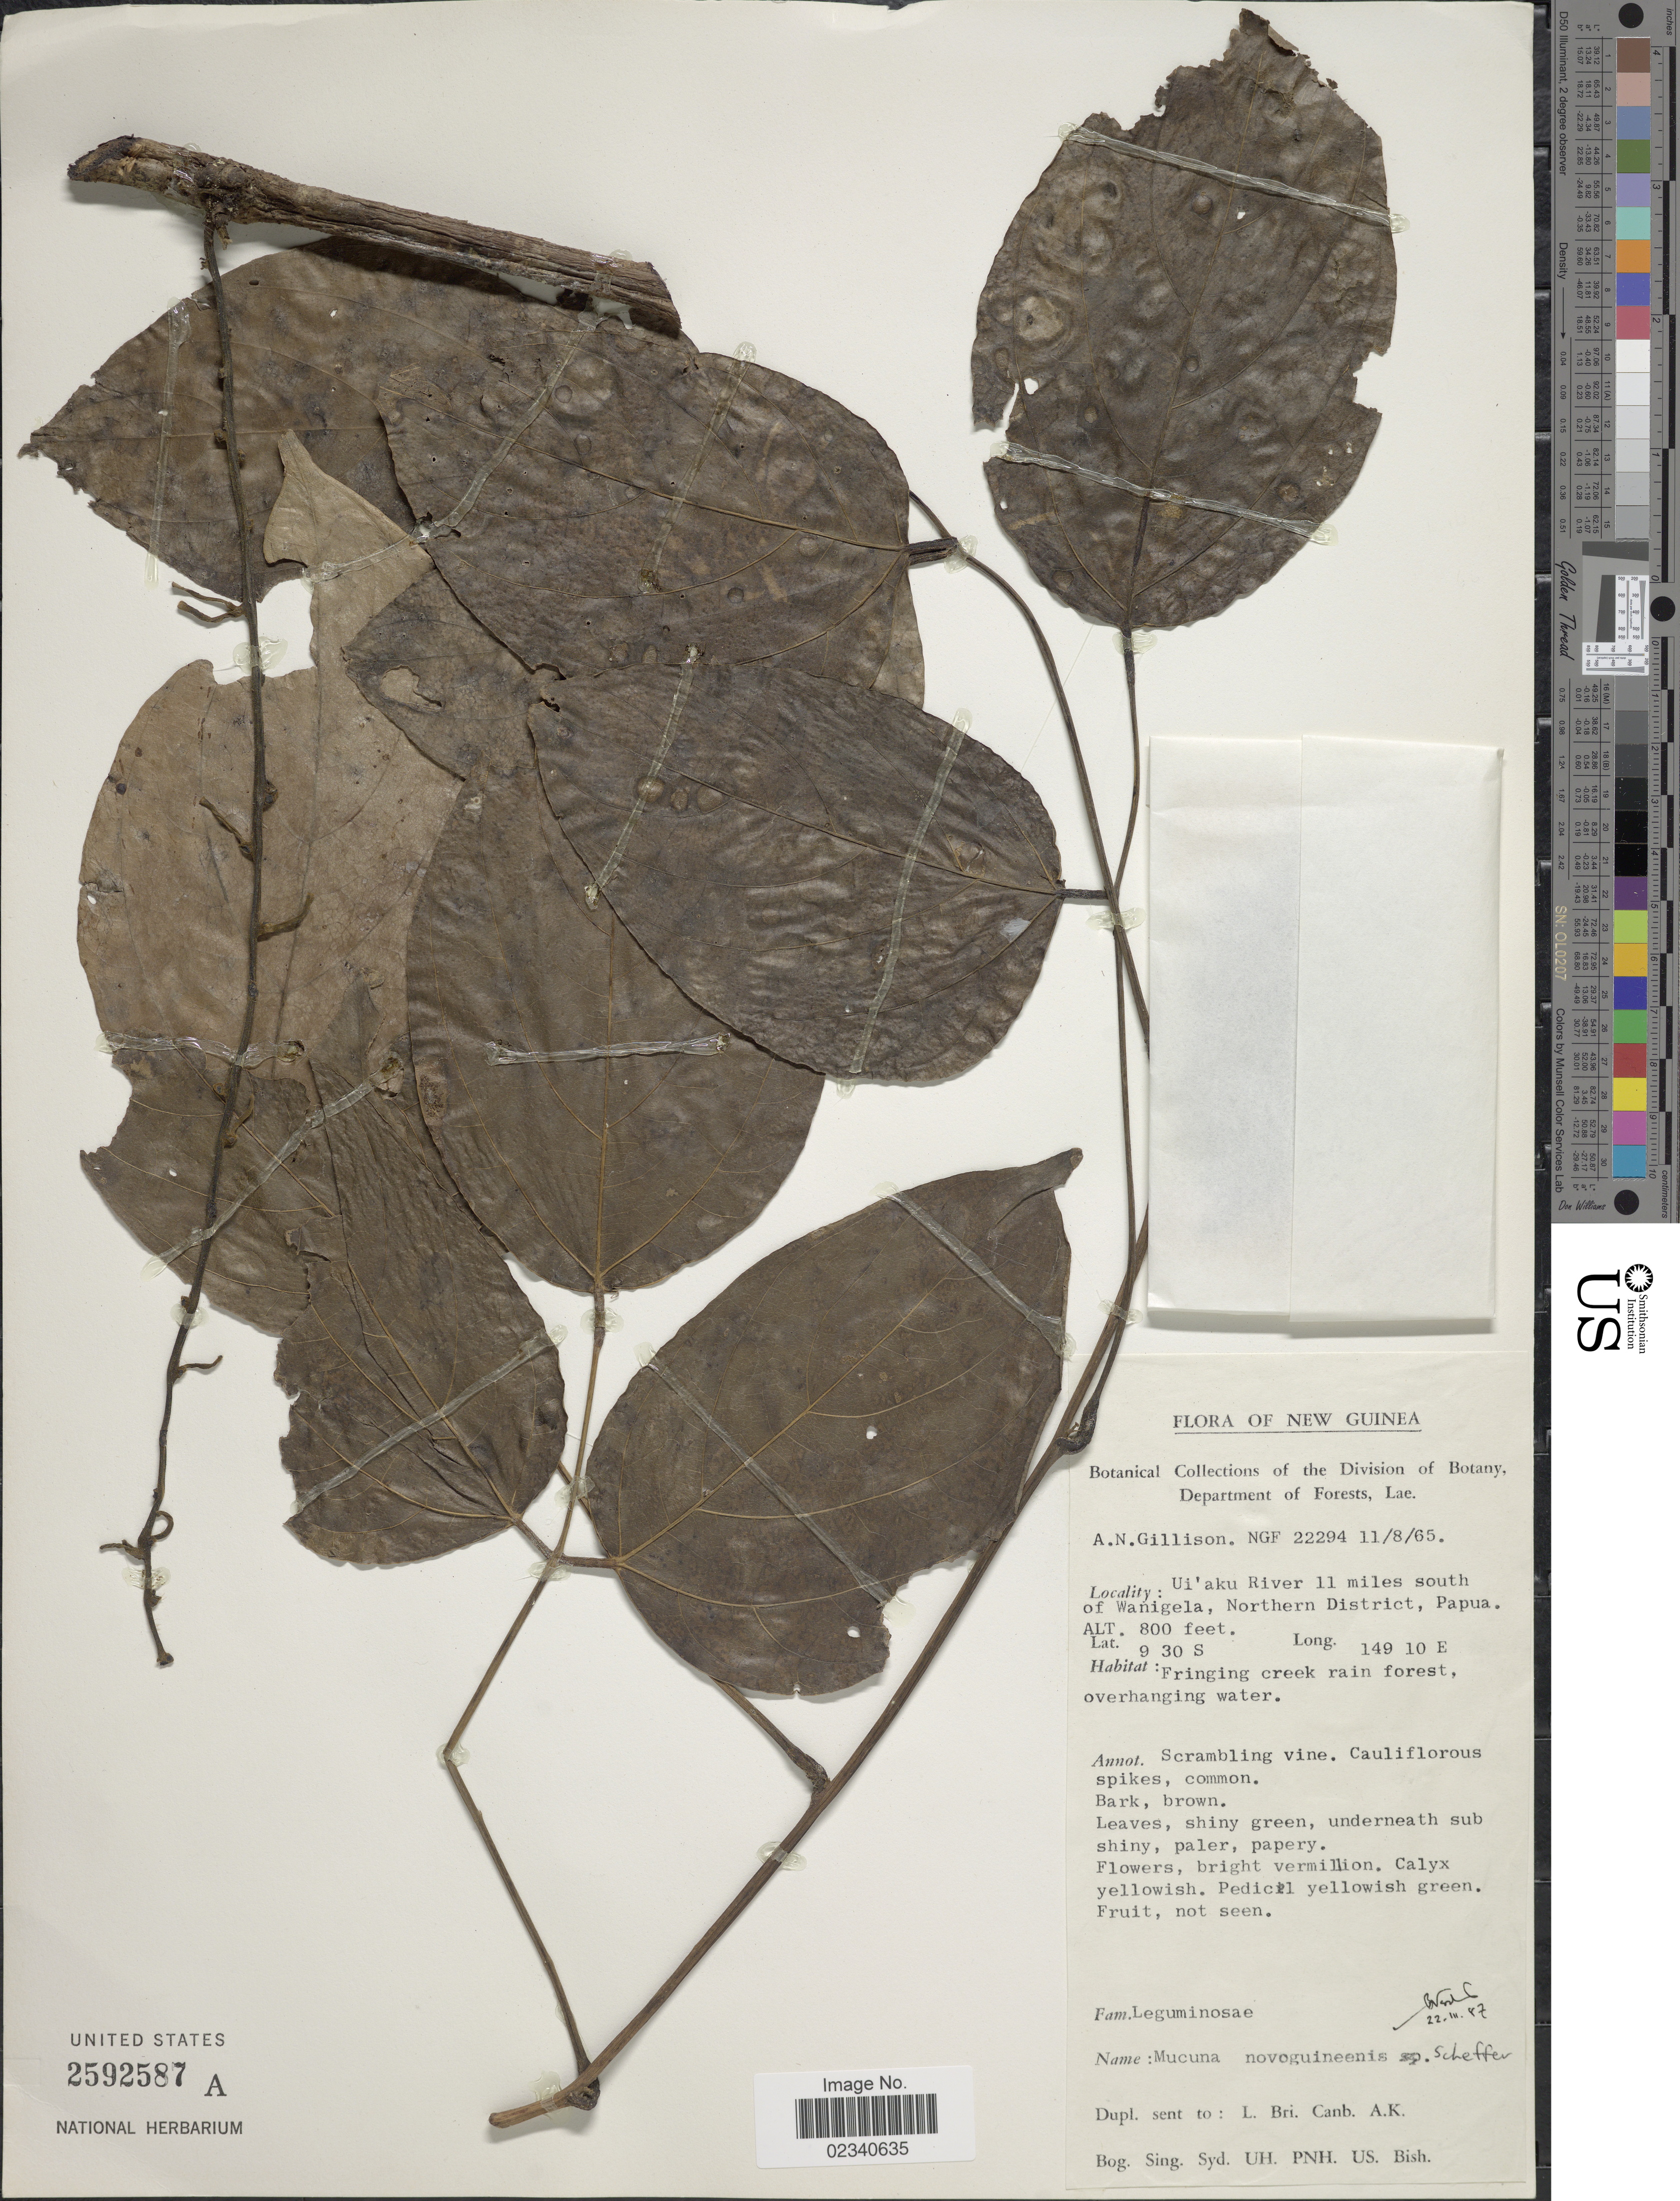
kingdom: Plantae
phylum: Tracheophyta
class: Magnoliopsida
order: Fabales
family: Fabaceae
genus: Mucuna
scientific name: Mucuna nova-guineensis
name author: Scheff.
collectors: A. Gillison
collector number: NGF 22294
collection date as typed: Transcribed d/m/y: 11/8/65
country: Papua New Guinea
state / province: Northern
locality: New Guinea. Ui'aku River 11 miles south of Wanigela, Papua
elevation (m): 244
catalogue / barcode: US 2592587A